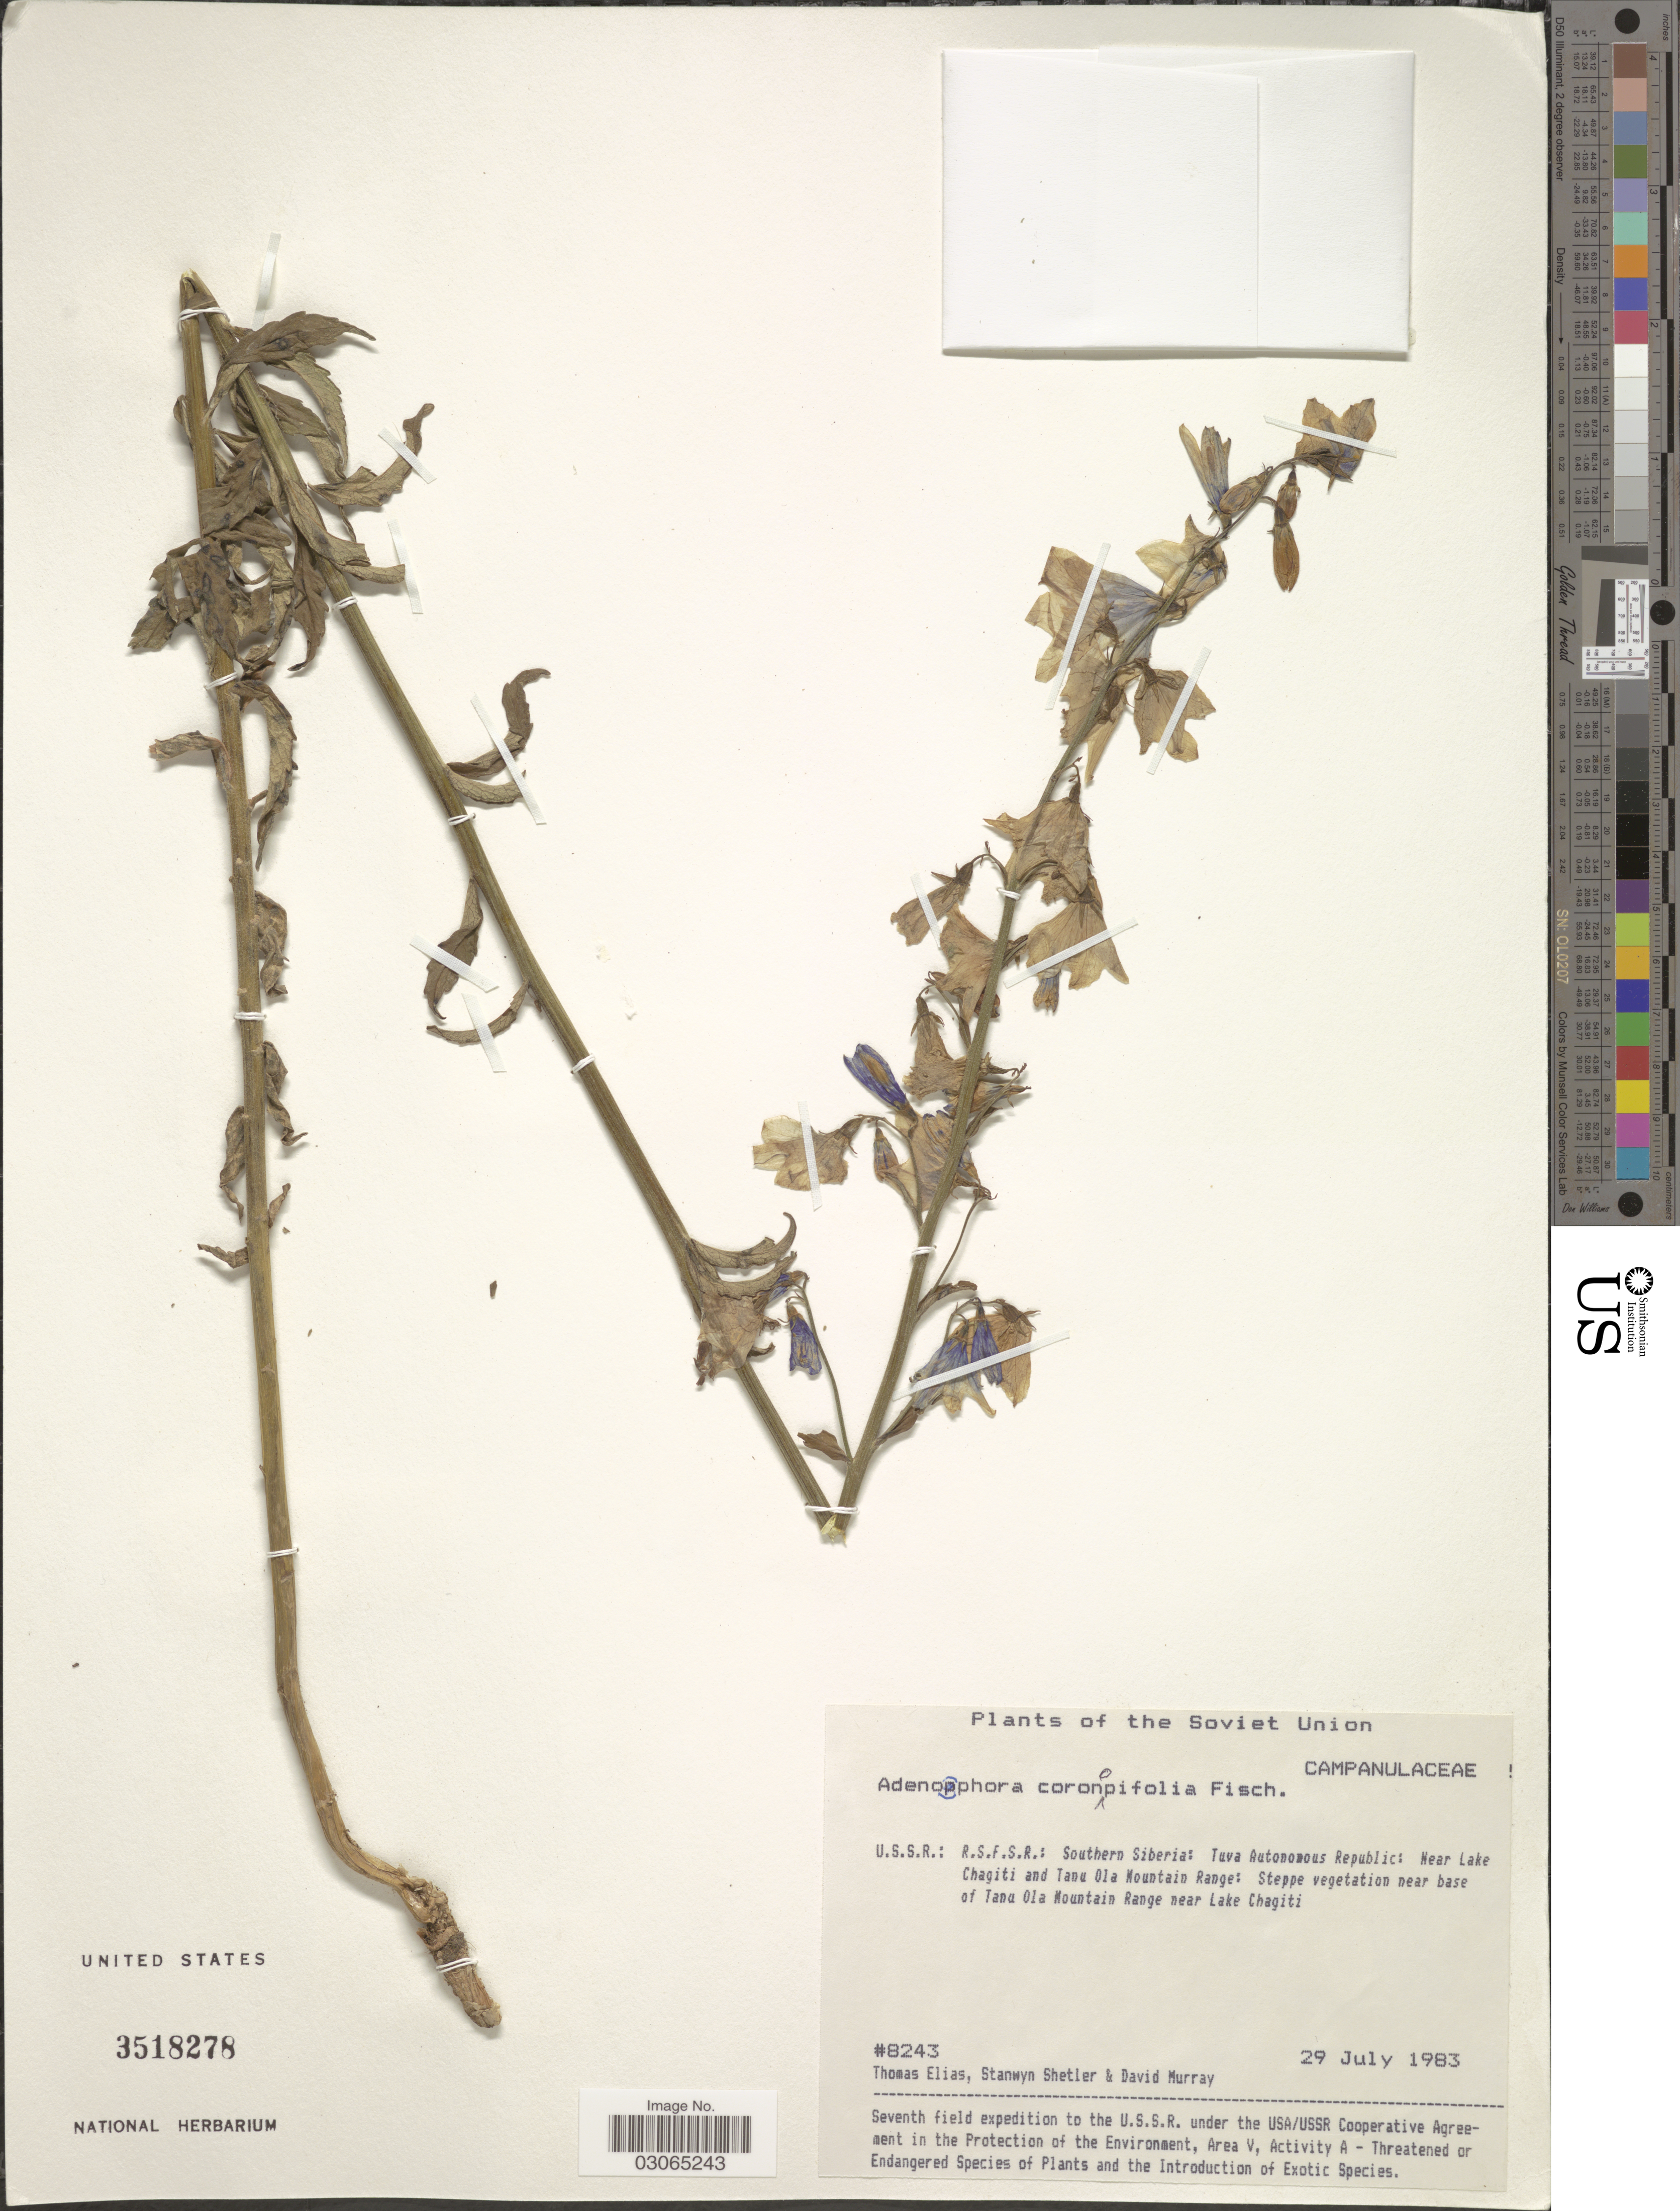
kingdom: Plantae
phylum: Tracheophyta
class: Magnoliopsida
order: Asterales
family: Campanulaceae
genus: Adenophora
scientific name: Adenophora coronopifolia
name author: Fisch.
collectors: T. S. Elias, S. Shetler & D. F. Murray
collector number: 8243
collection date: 1983-07-29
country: Russian Federation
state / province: Tuva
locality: The Soviet Union. U.S.S.R.: R.S.F.S.R.: Southern Siberia: Tuva Autonomous Republic: Near Lake Chagiti and Tanu Ola Mountain Range: Steppe vegetation near base of Tanu Ola Mountain Range near Lake Chagiti.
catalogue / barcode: US 3518278